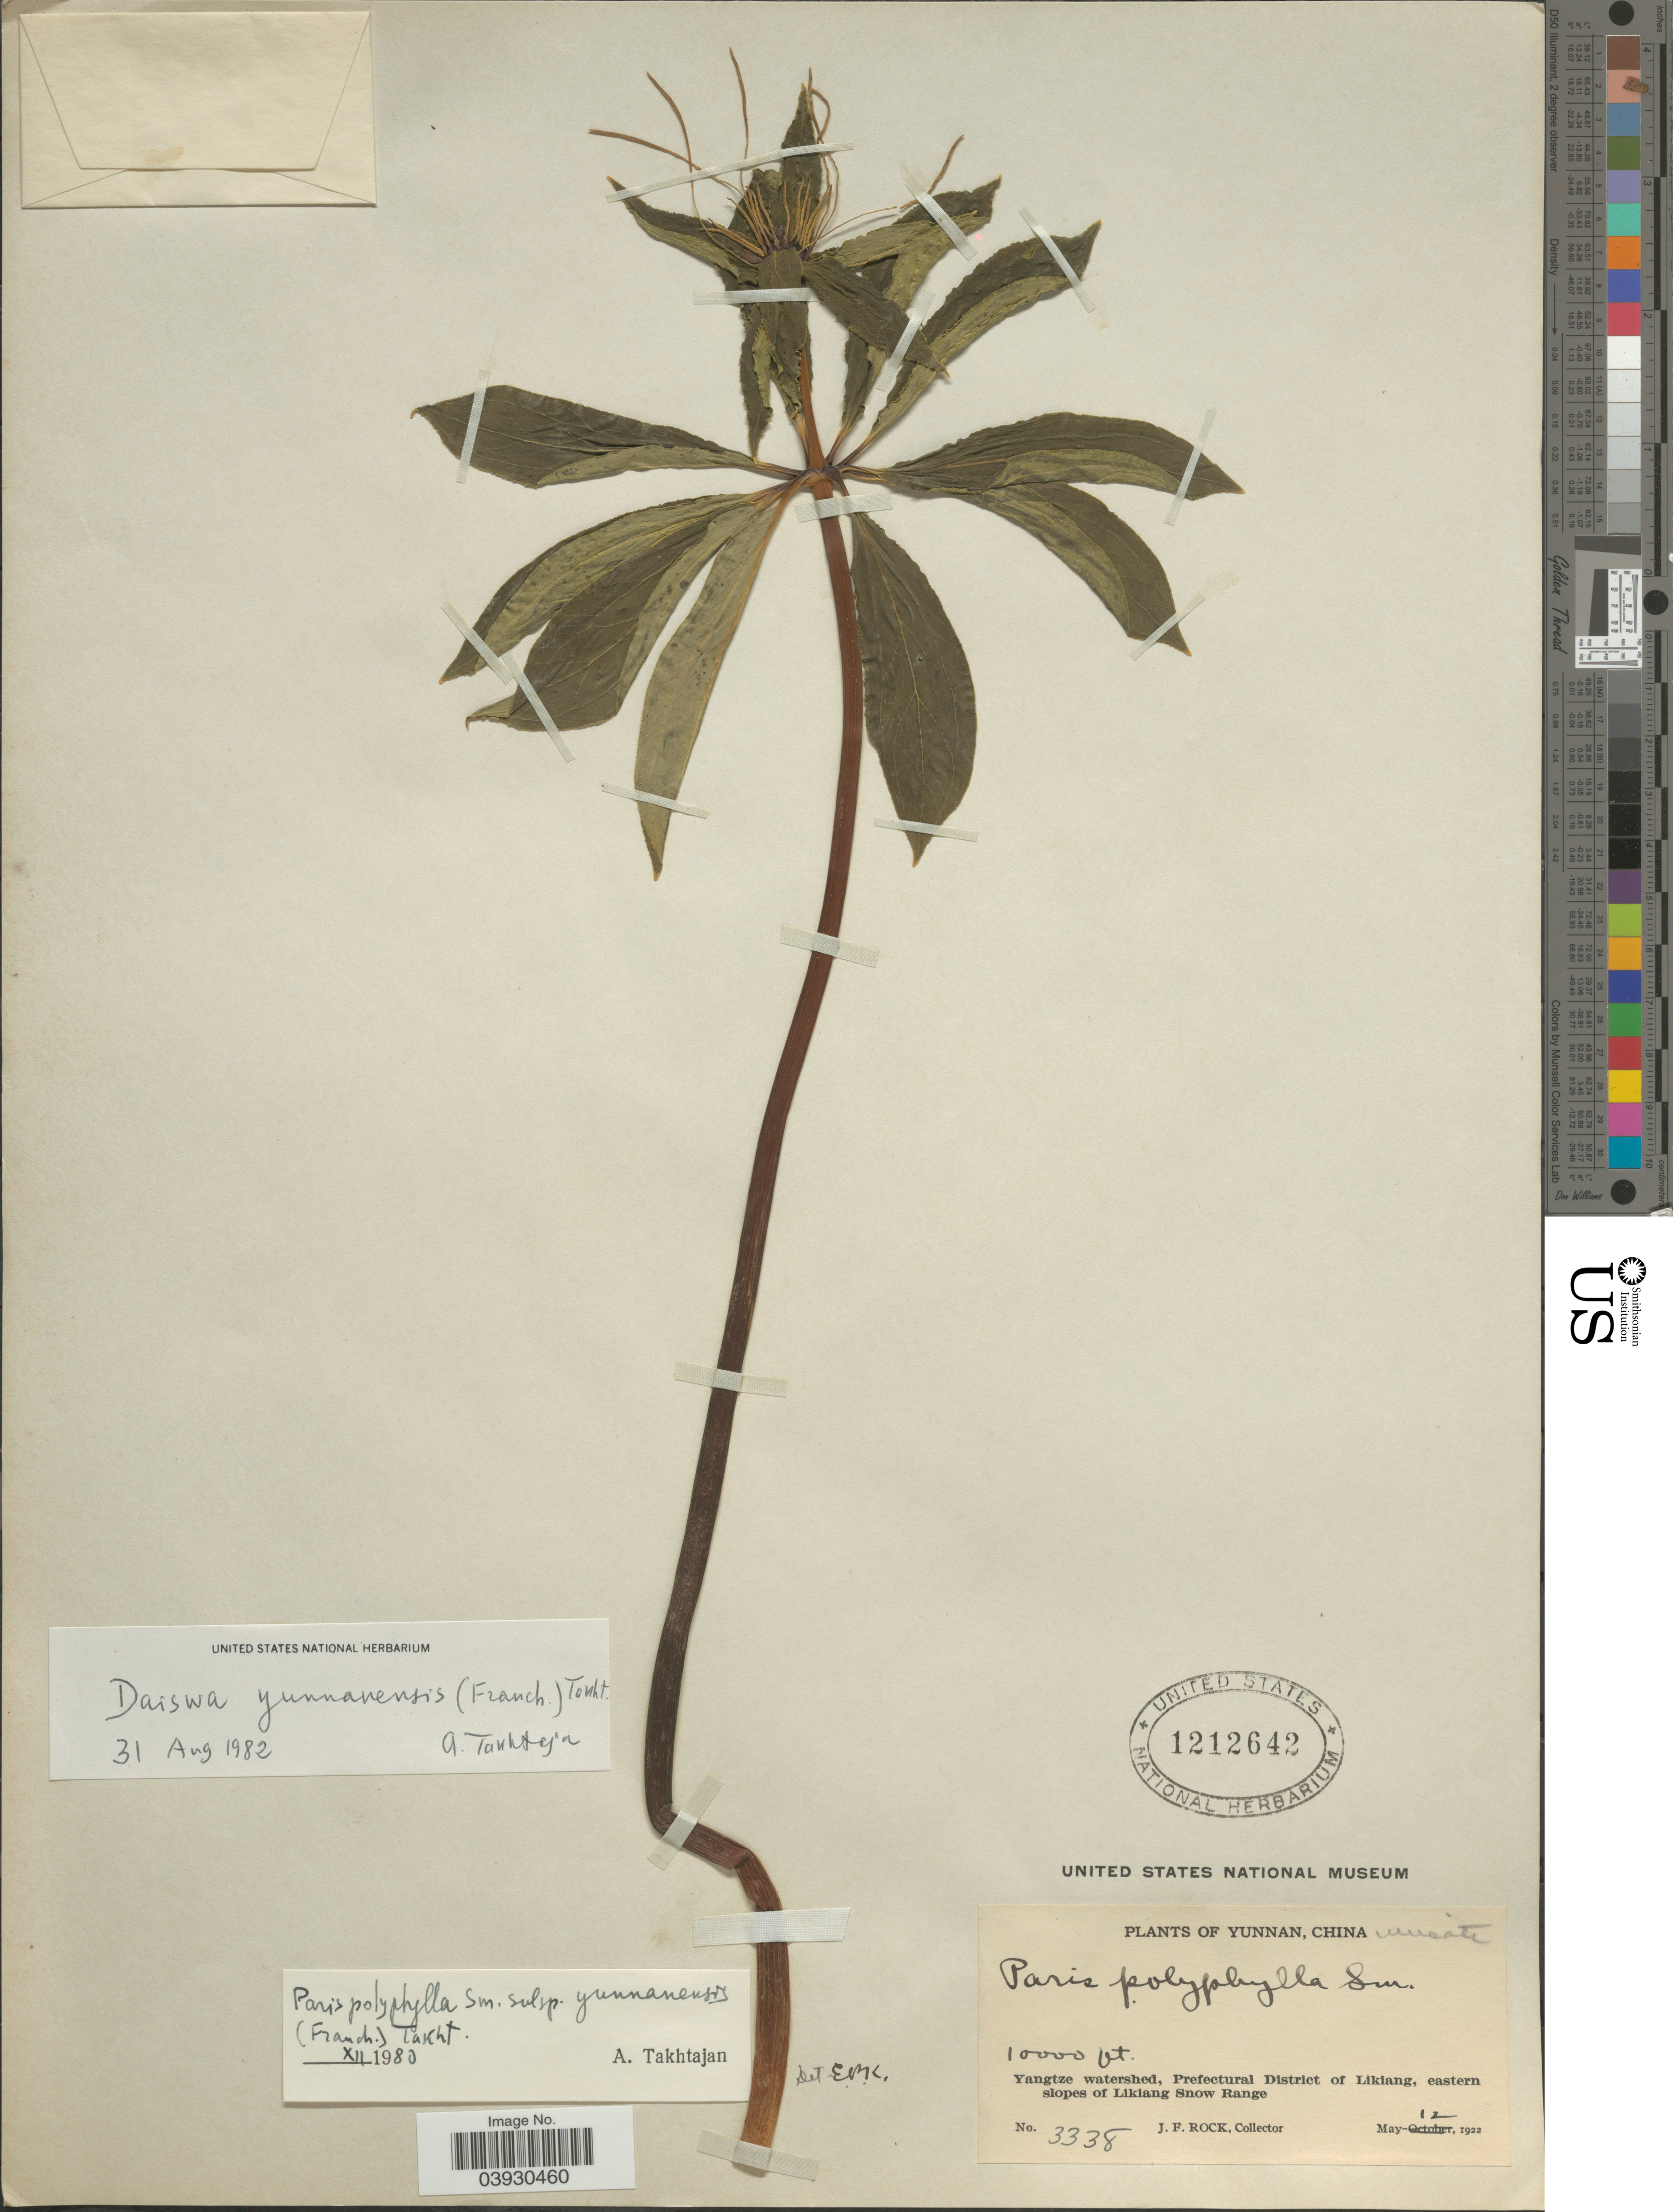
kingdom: Plantae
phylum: Tracheophyta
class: Liliopsida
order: Liliales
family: Melanthiaceae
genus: Paris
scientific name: Paris polyphylla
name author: Sm.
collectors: J. Rock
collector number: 3338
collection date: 1922-05-12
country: China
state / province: Yunnan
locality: Yangtze watershed, Prefectural District of Likiang, eastern slopes of Likiang Snow Range.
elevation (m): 3048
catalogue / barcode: US 1212642